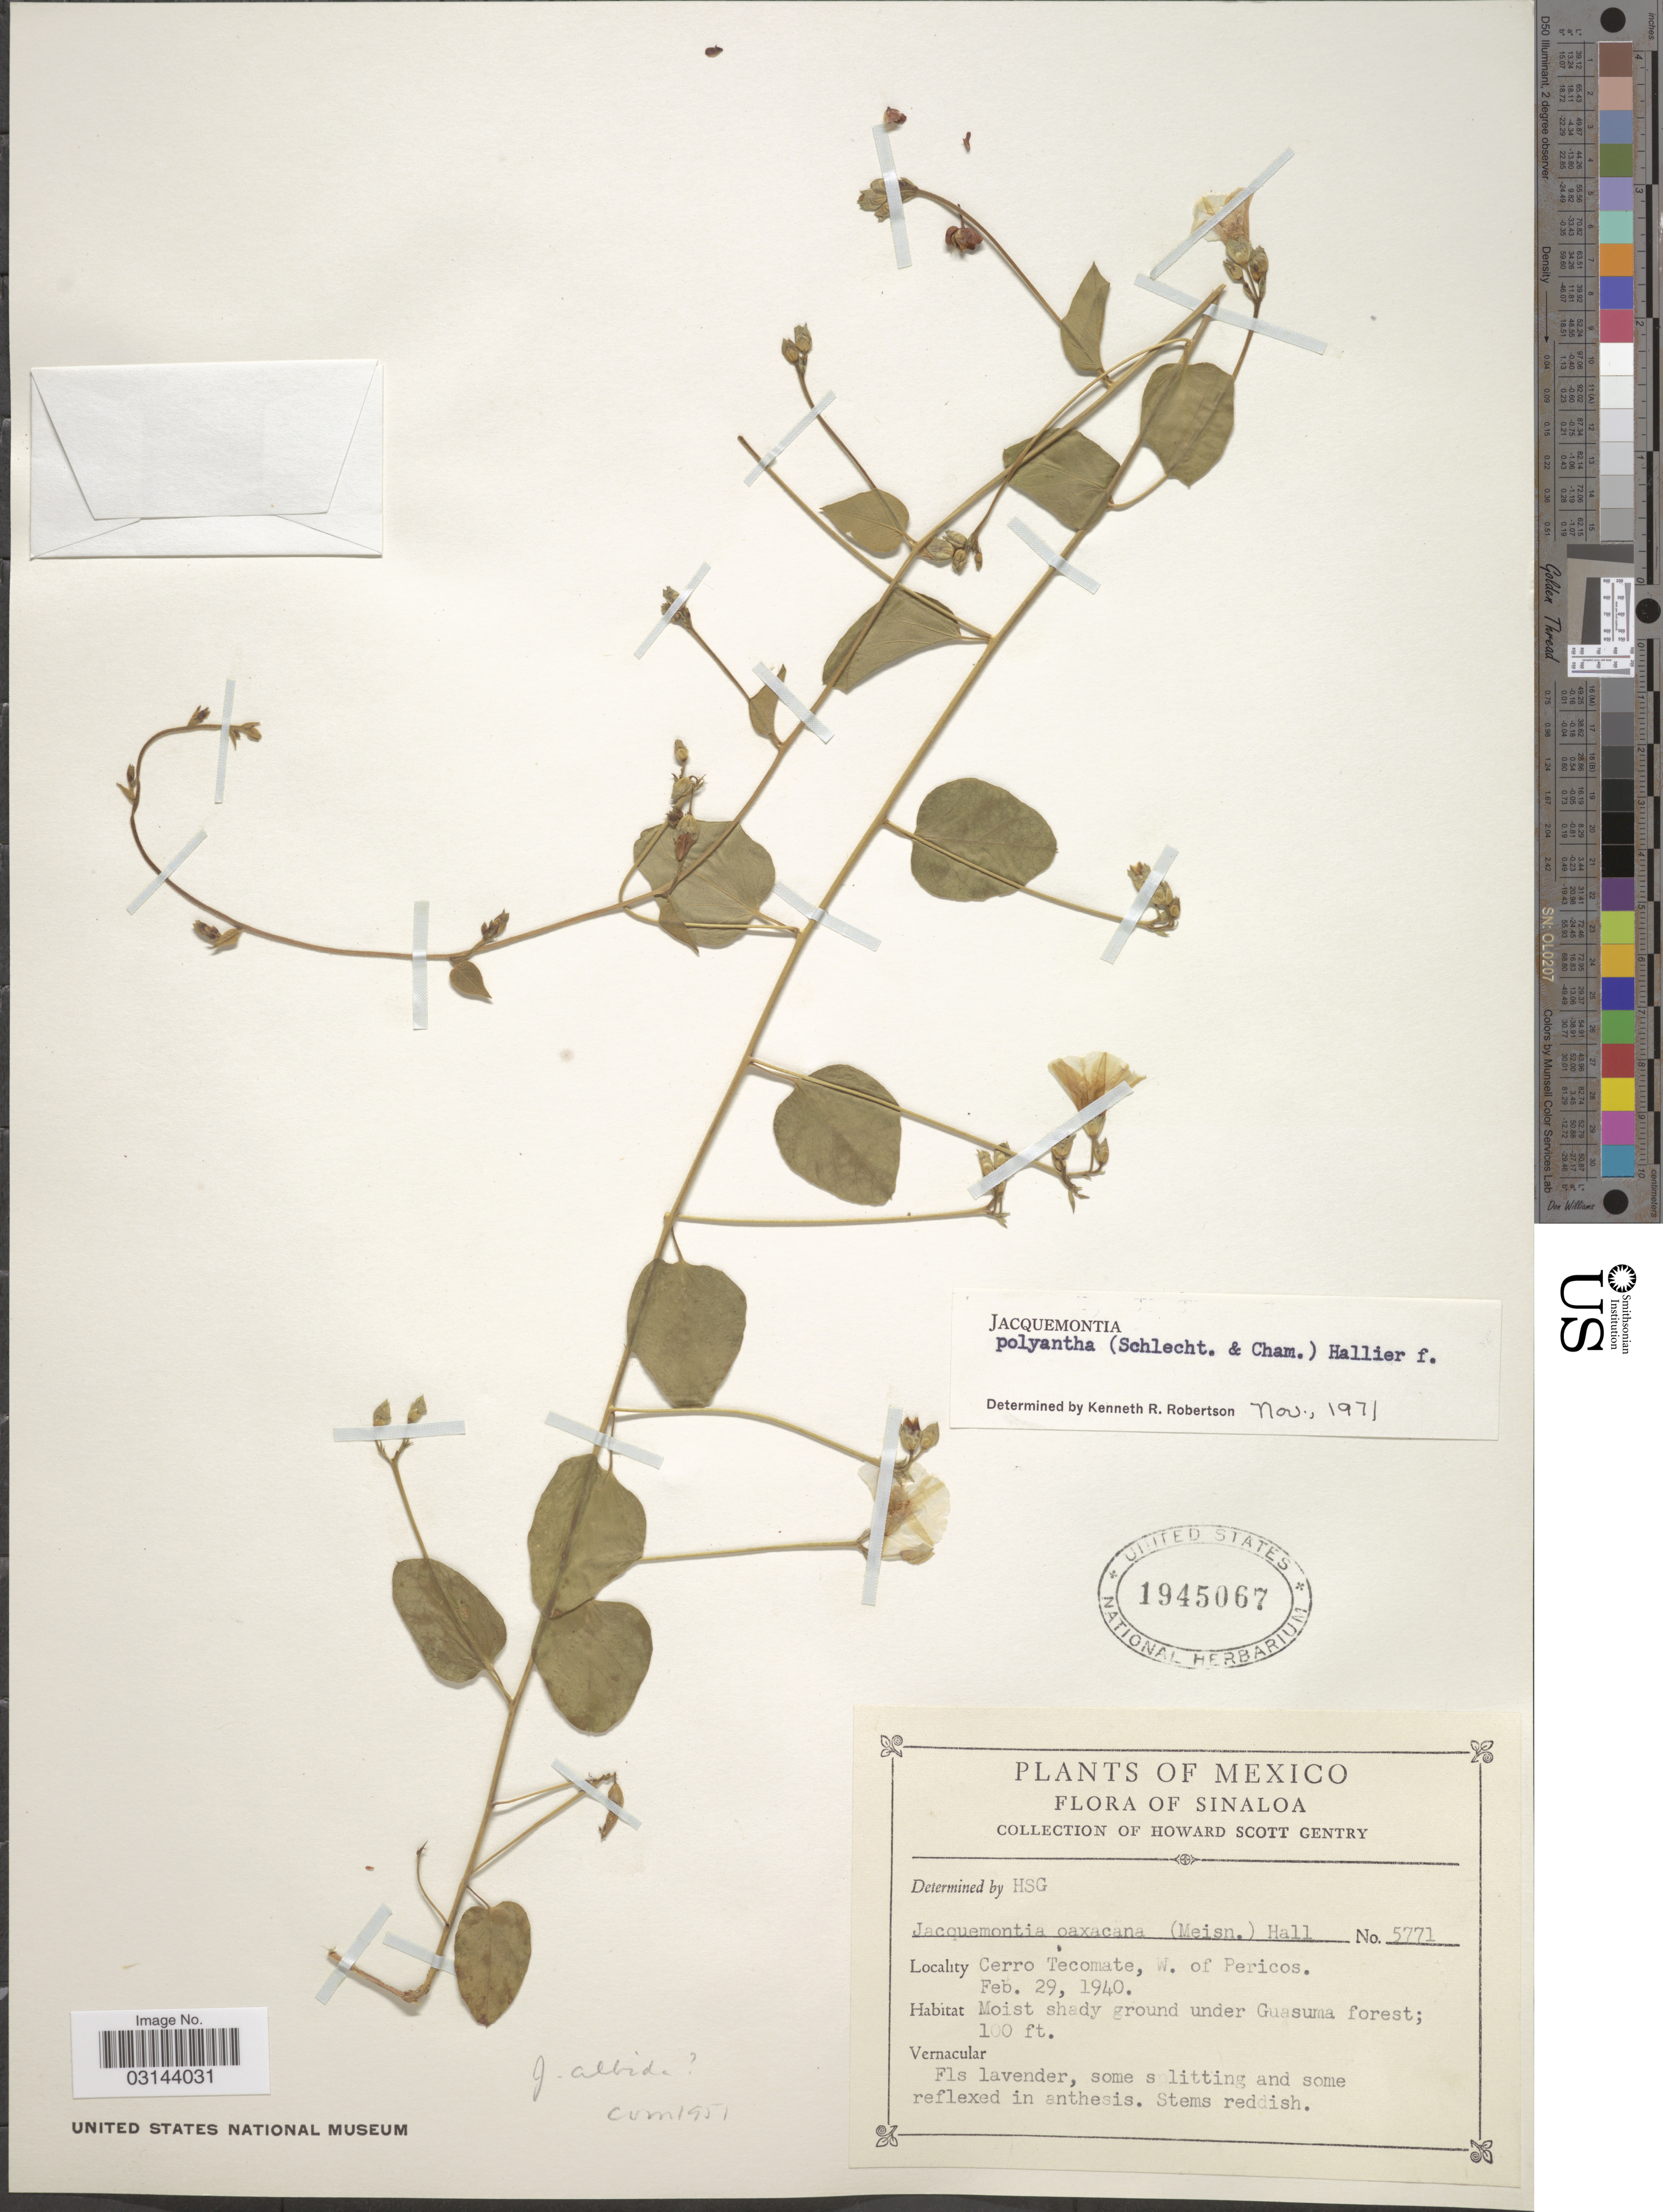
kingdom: Plantae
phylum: Tracheophyta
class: Magnoliopsida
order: Solanales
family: Convolvulaceae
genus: Jacquemontia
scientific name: Jacquemontia polyantha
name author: (Schltdl. & Cham.) Hallier f.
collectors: H. S. Gentry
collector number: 5771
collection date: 1940-02-29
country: Mexico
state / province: Sinaloa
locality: Cerro Tecomate, W. of Pericos.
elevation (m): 30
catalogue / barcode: US 1945067